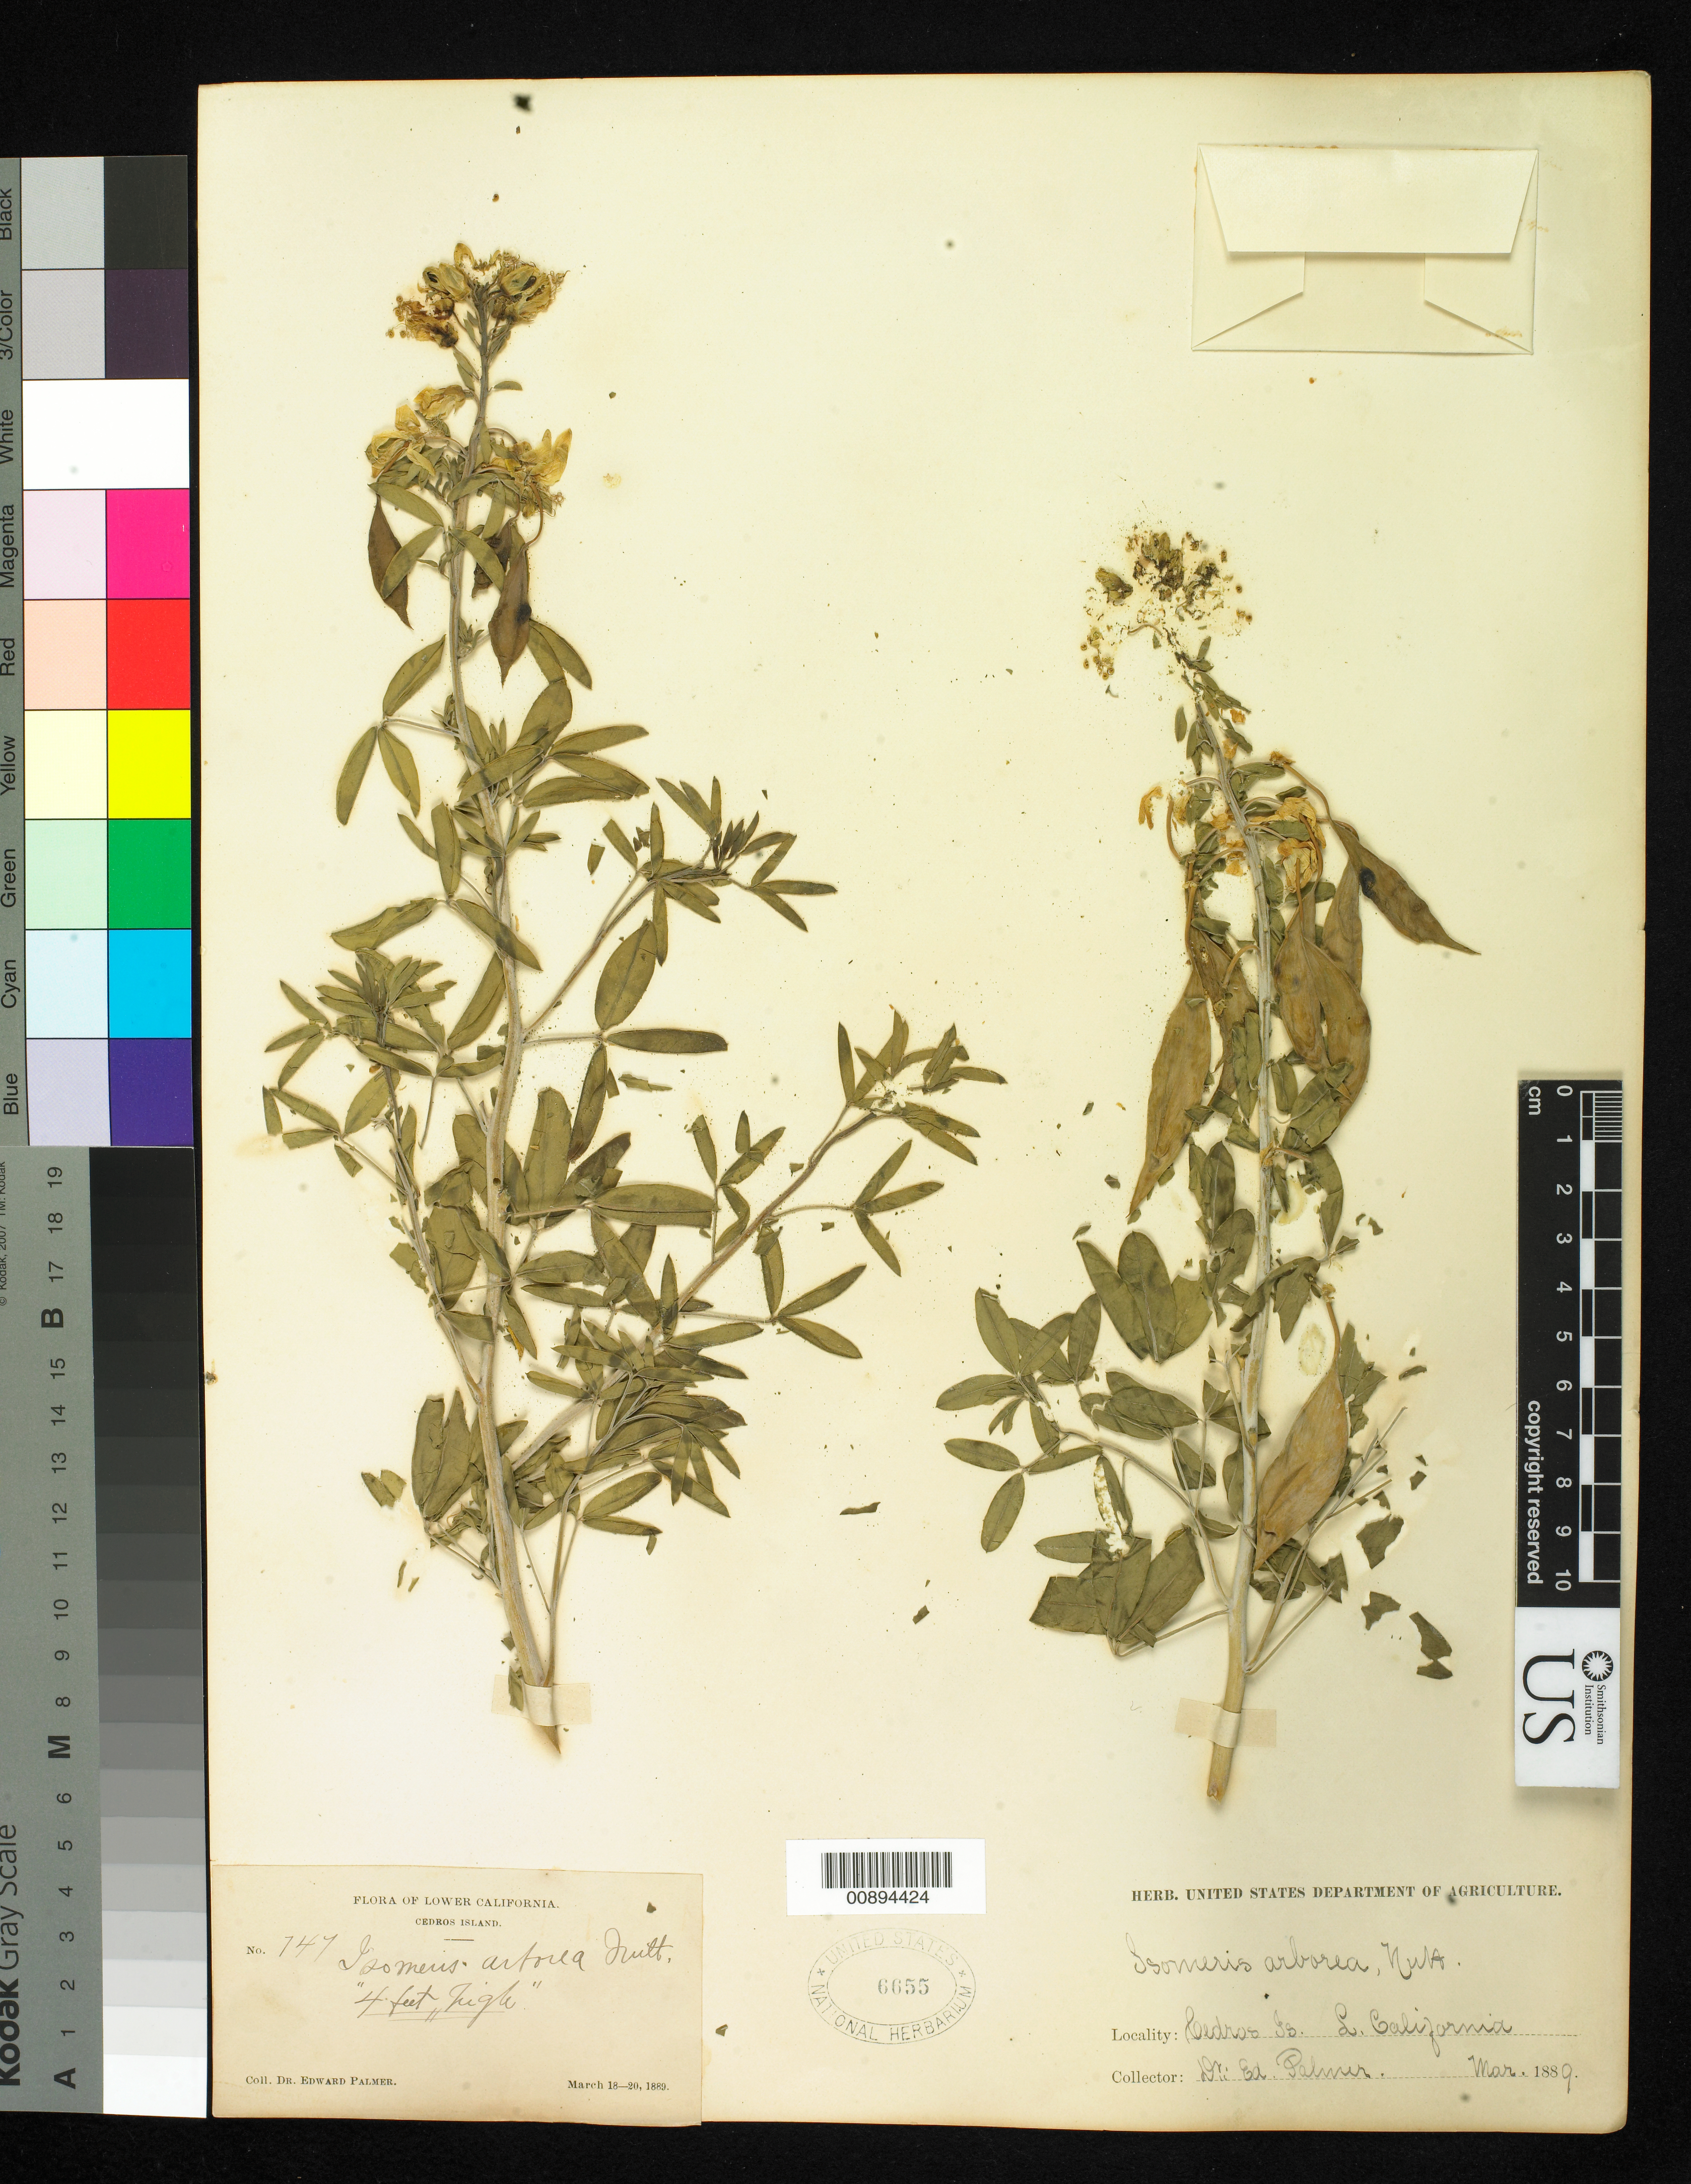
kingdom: Plantae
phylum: Tracheophyta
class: Magnoliopsida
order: Brassicales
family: Cleomaceae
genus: Cleomella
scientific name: Cleomella arborea var. angustata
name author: (Parish) Roalson & J.C. Hall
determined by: Strong, Mark T., (BOT), Smithsonian Institution - National Museum of Natural History (UNITED STATES)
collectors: E. Palmer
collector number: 747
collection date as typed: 18 Mar 1889 to 20 Mar 1889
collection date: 1889-03-18/1889-03-20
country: Mexico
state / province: Baja California Norte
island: Cedros I.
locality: Cedros Island, Baja California.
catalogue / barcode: US 6655